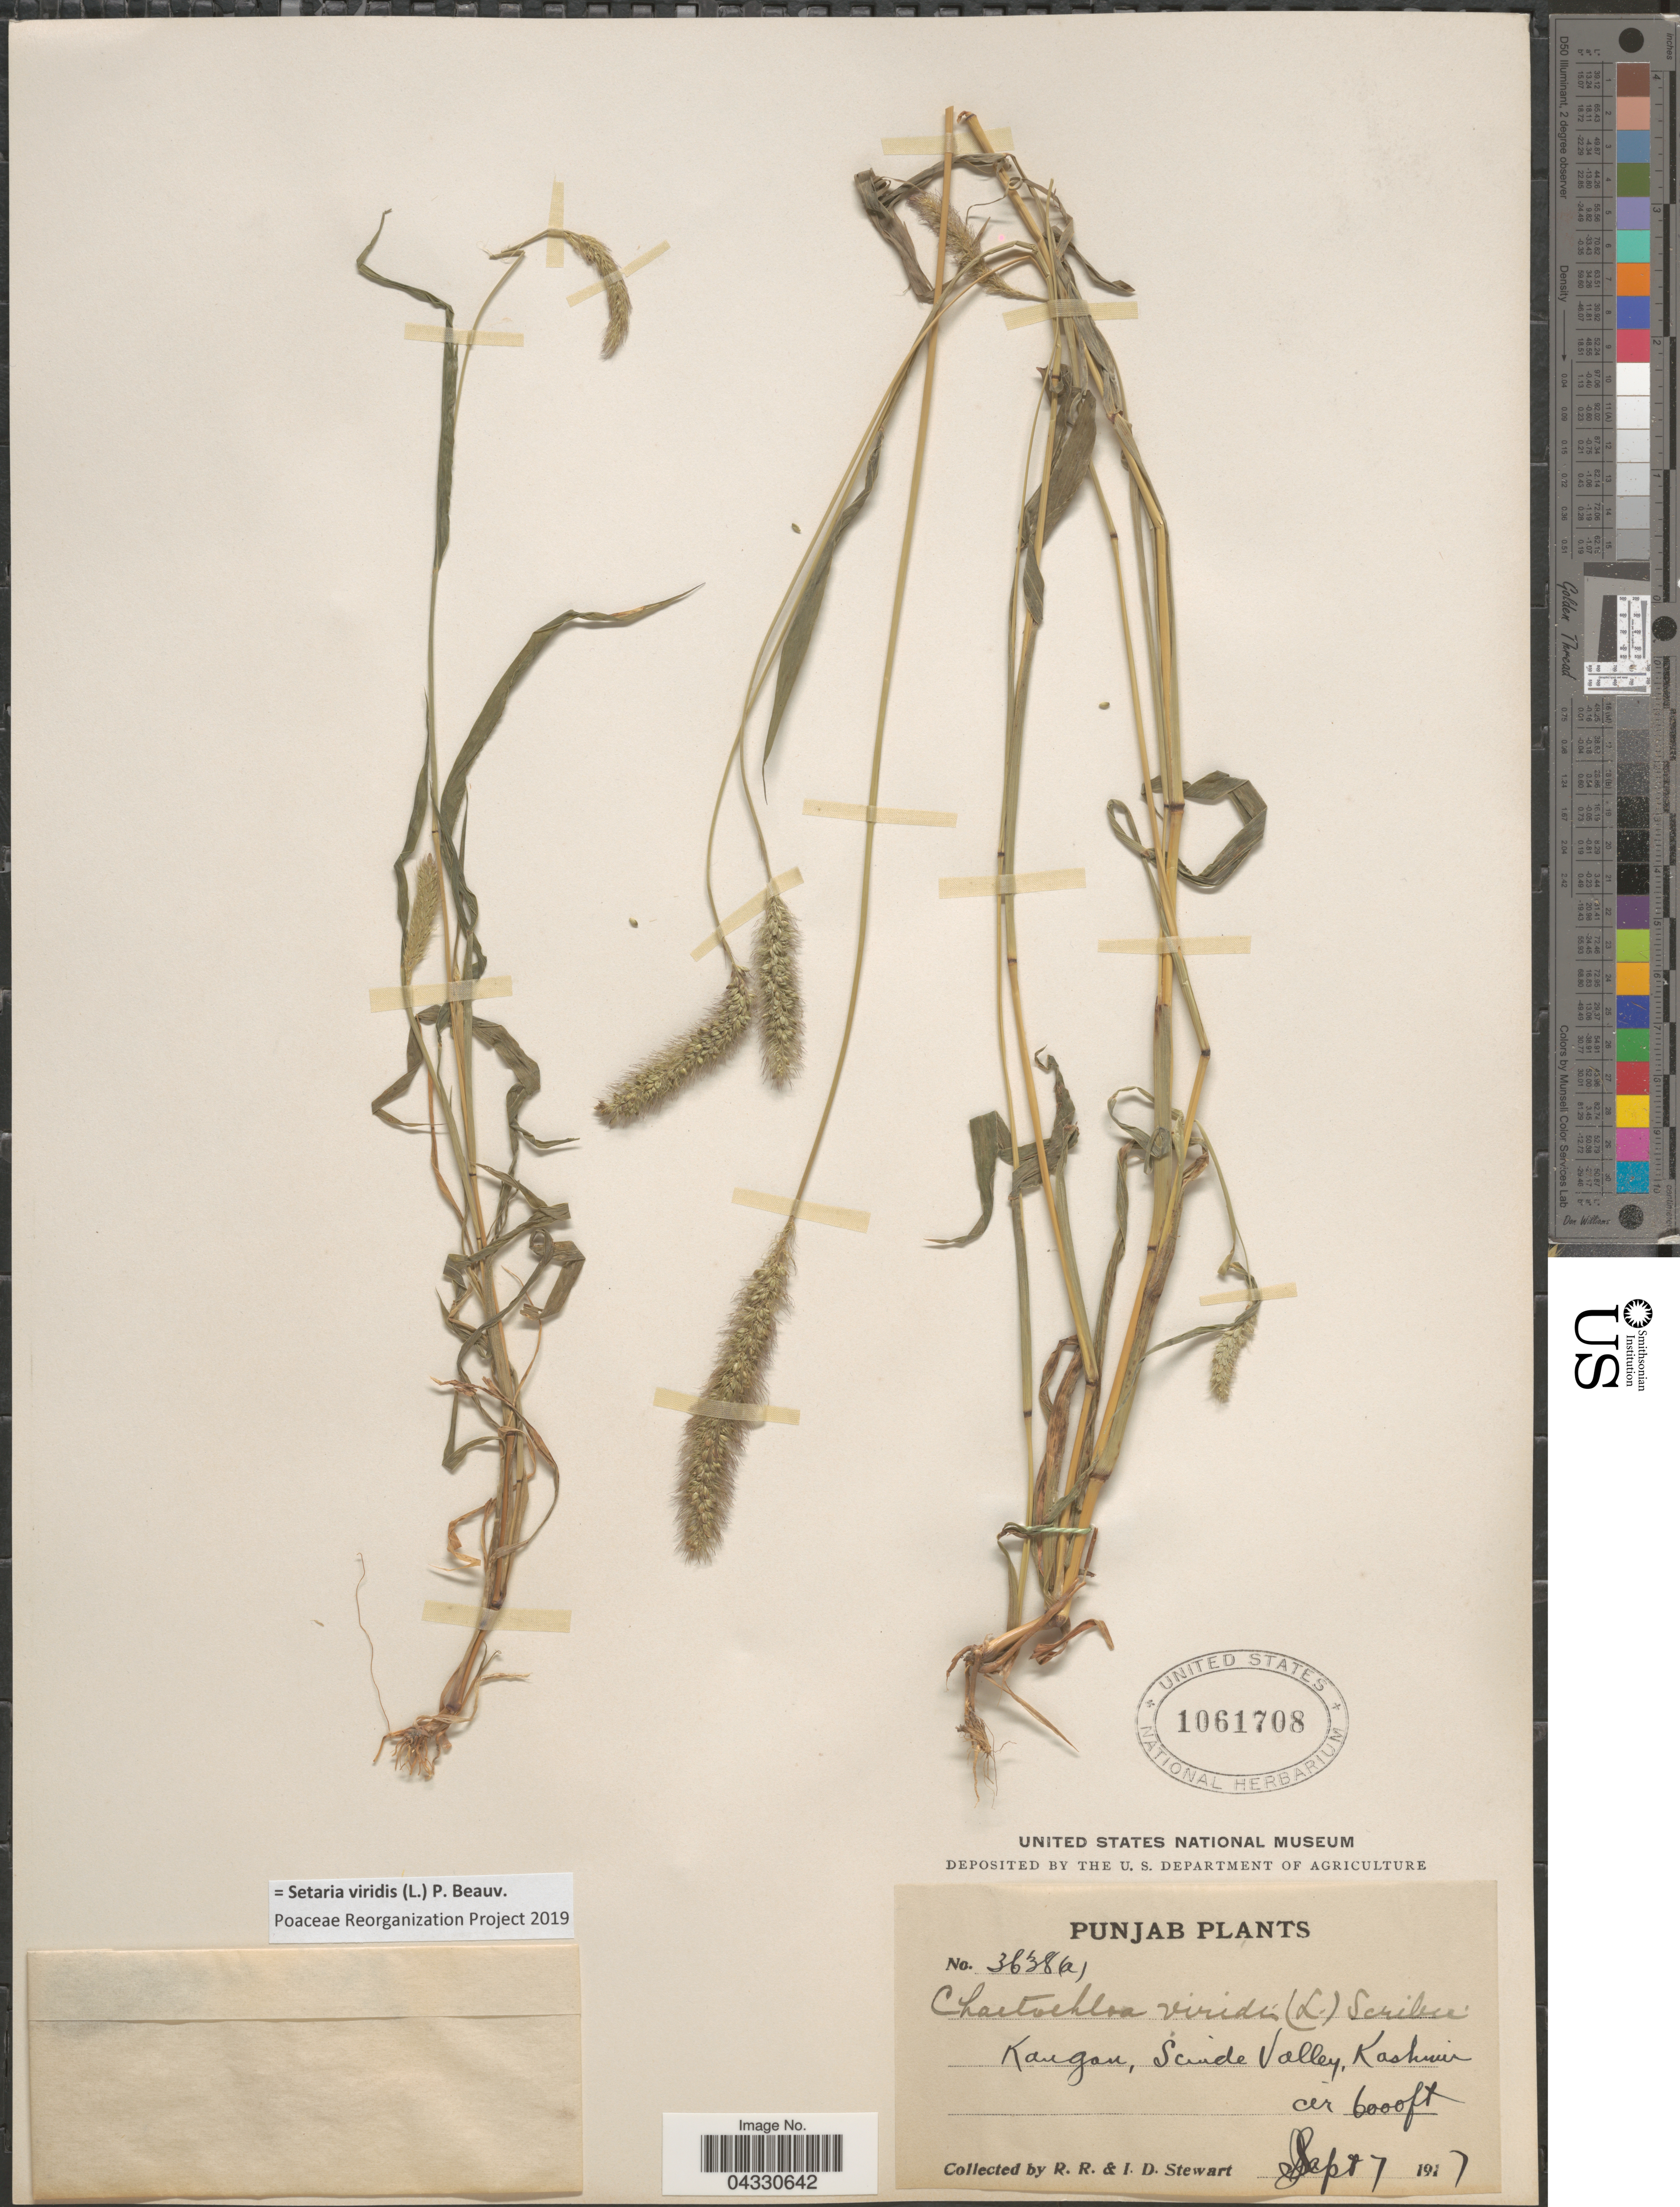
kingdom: Plantae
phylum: Tracheophyta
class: Liliopsida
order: Poales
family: Poaceae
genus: Setaria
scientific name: Setaria viridis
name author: (L.) P. Beauv.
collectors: R. Stewart & I. Stewart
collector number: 3638(a)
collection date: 1917-09-07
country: India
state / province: Jammu and Kashmir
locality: Kangan, Scinde Valley, Kashmir.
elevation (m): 1829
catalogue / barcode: US 1061708